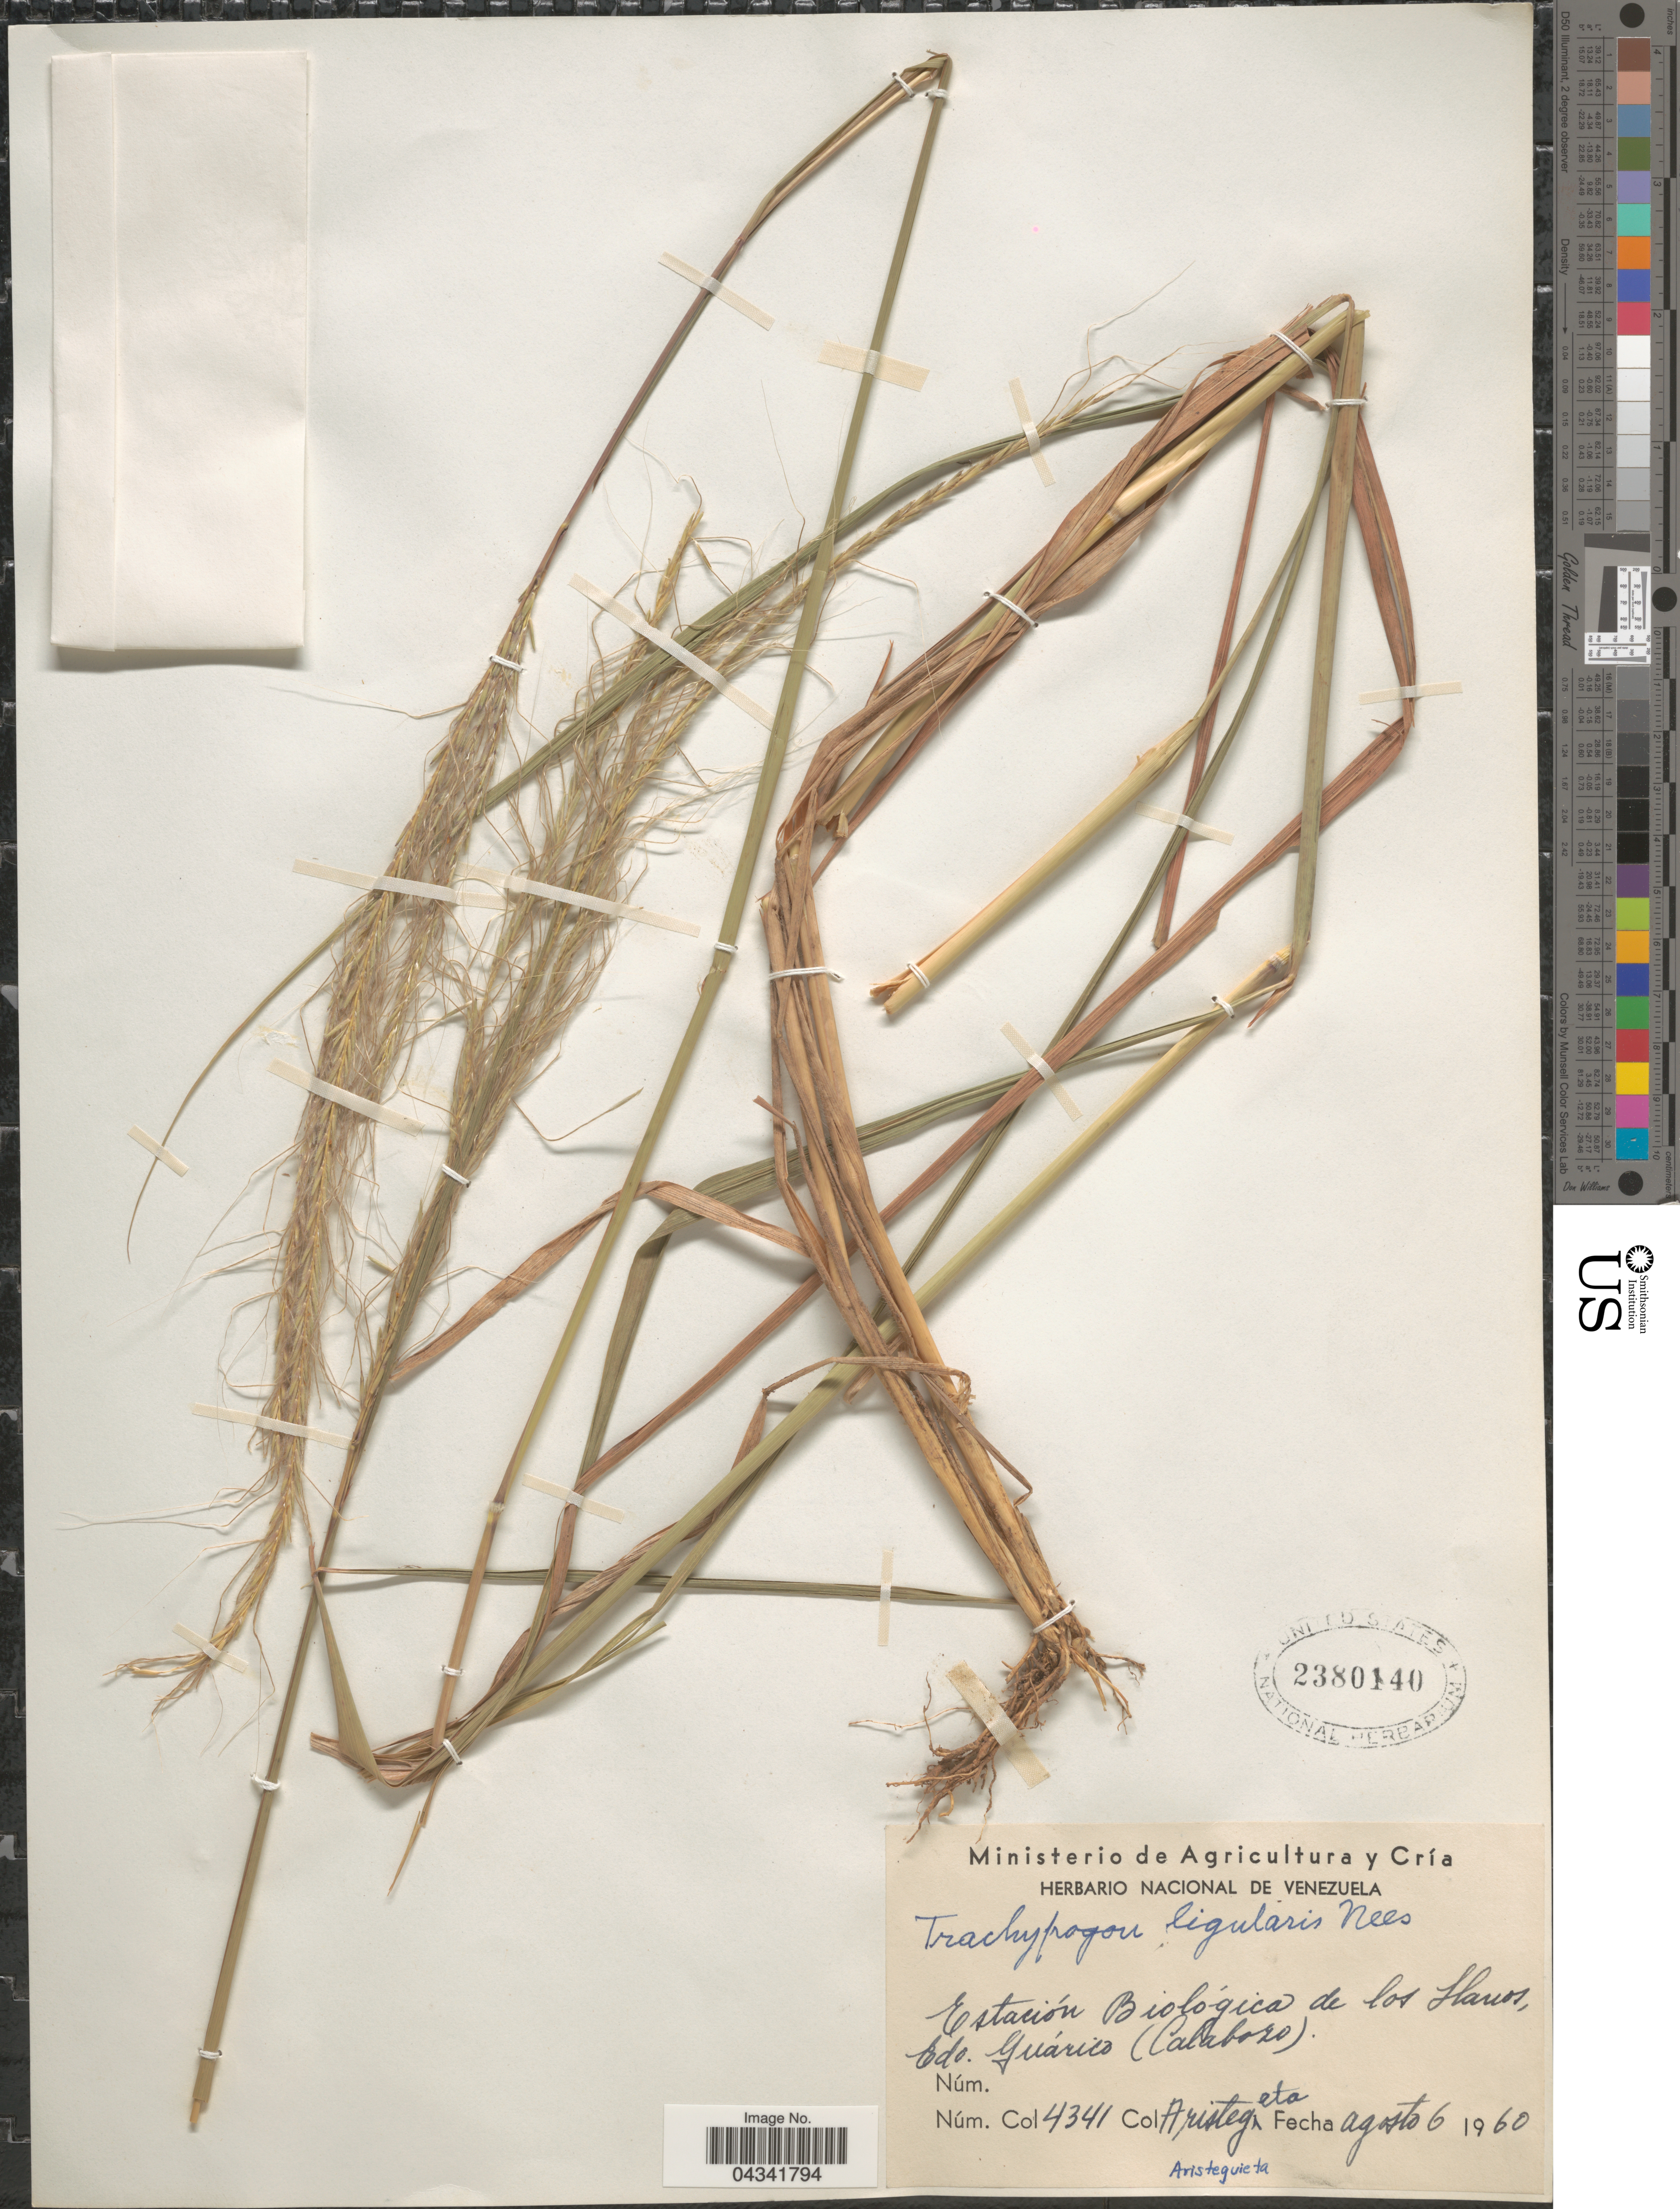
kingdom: Plantae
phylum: Tracheophyta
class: Liliopsida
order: Poales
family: Poaceae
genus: Trachypogon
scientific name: Trachypogon spicatus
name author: (L. f.) Kuntze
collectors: -. Aristeguieta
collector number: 4341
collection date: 1960-08-06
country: Venezuela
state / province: Guarico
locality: Estación Biológica de los Llanos, (Calabozo).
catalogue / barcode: US 2380140